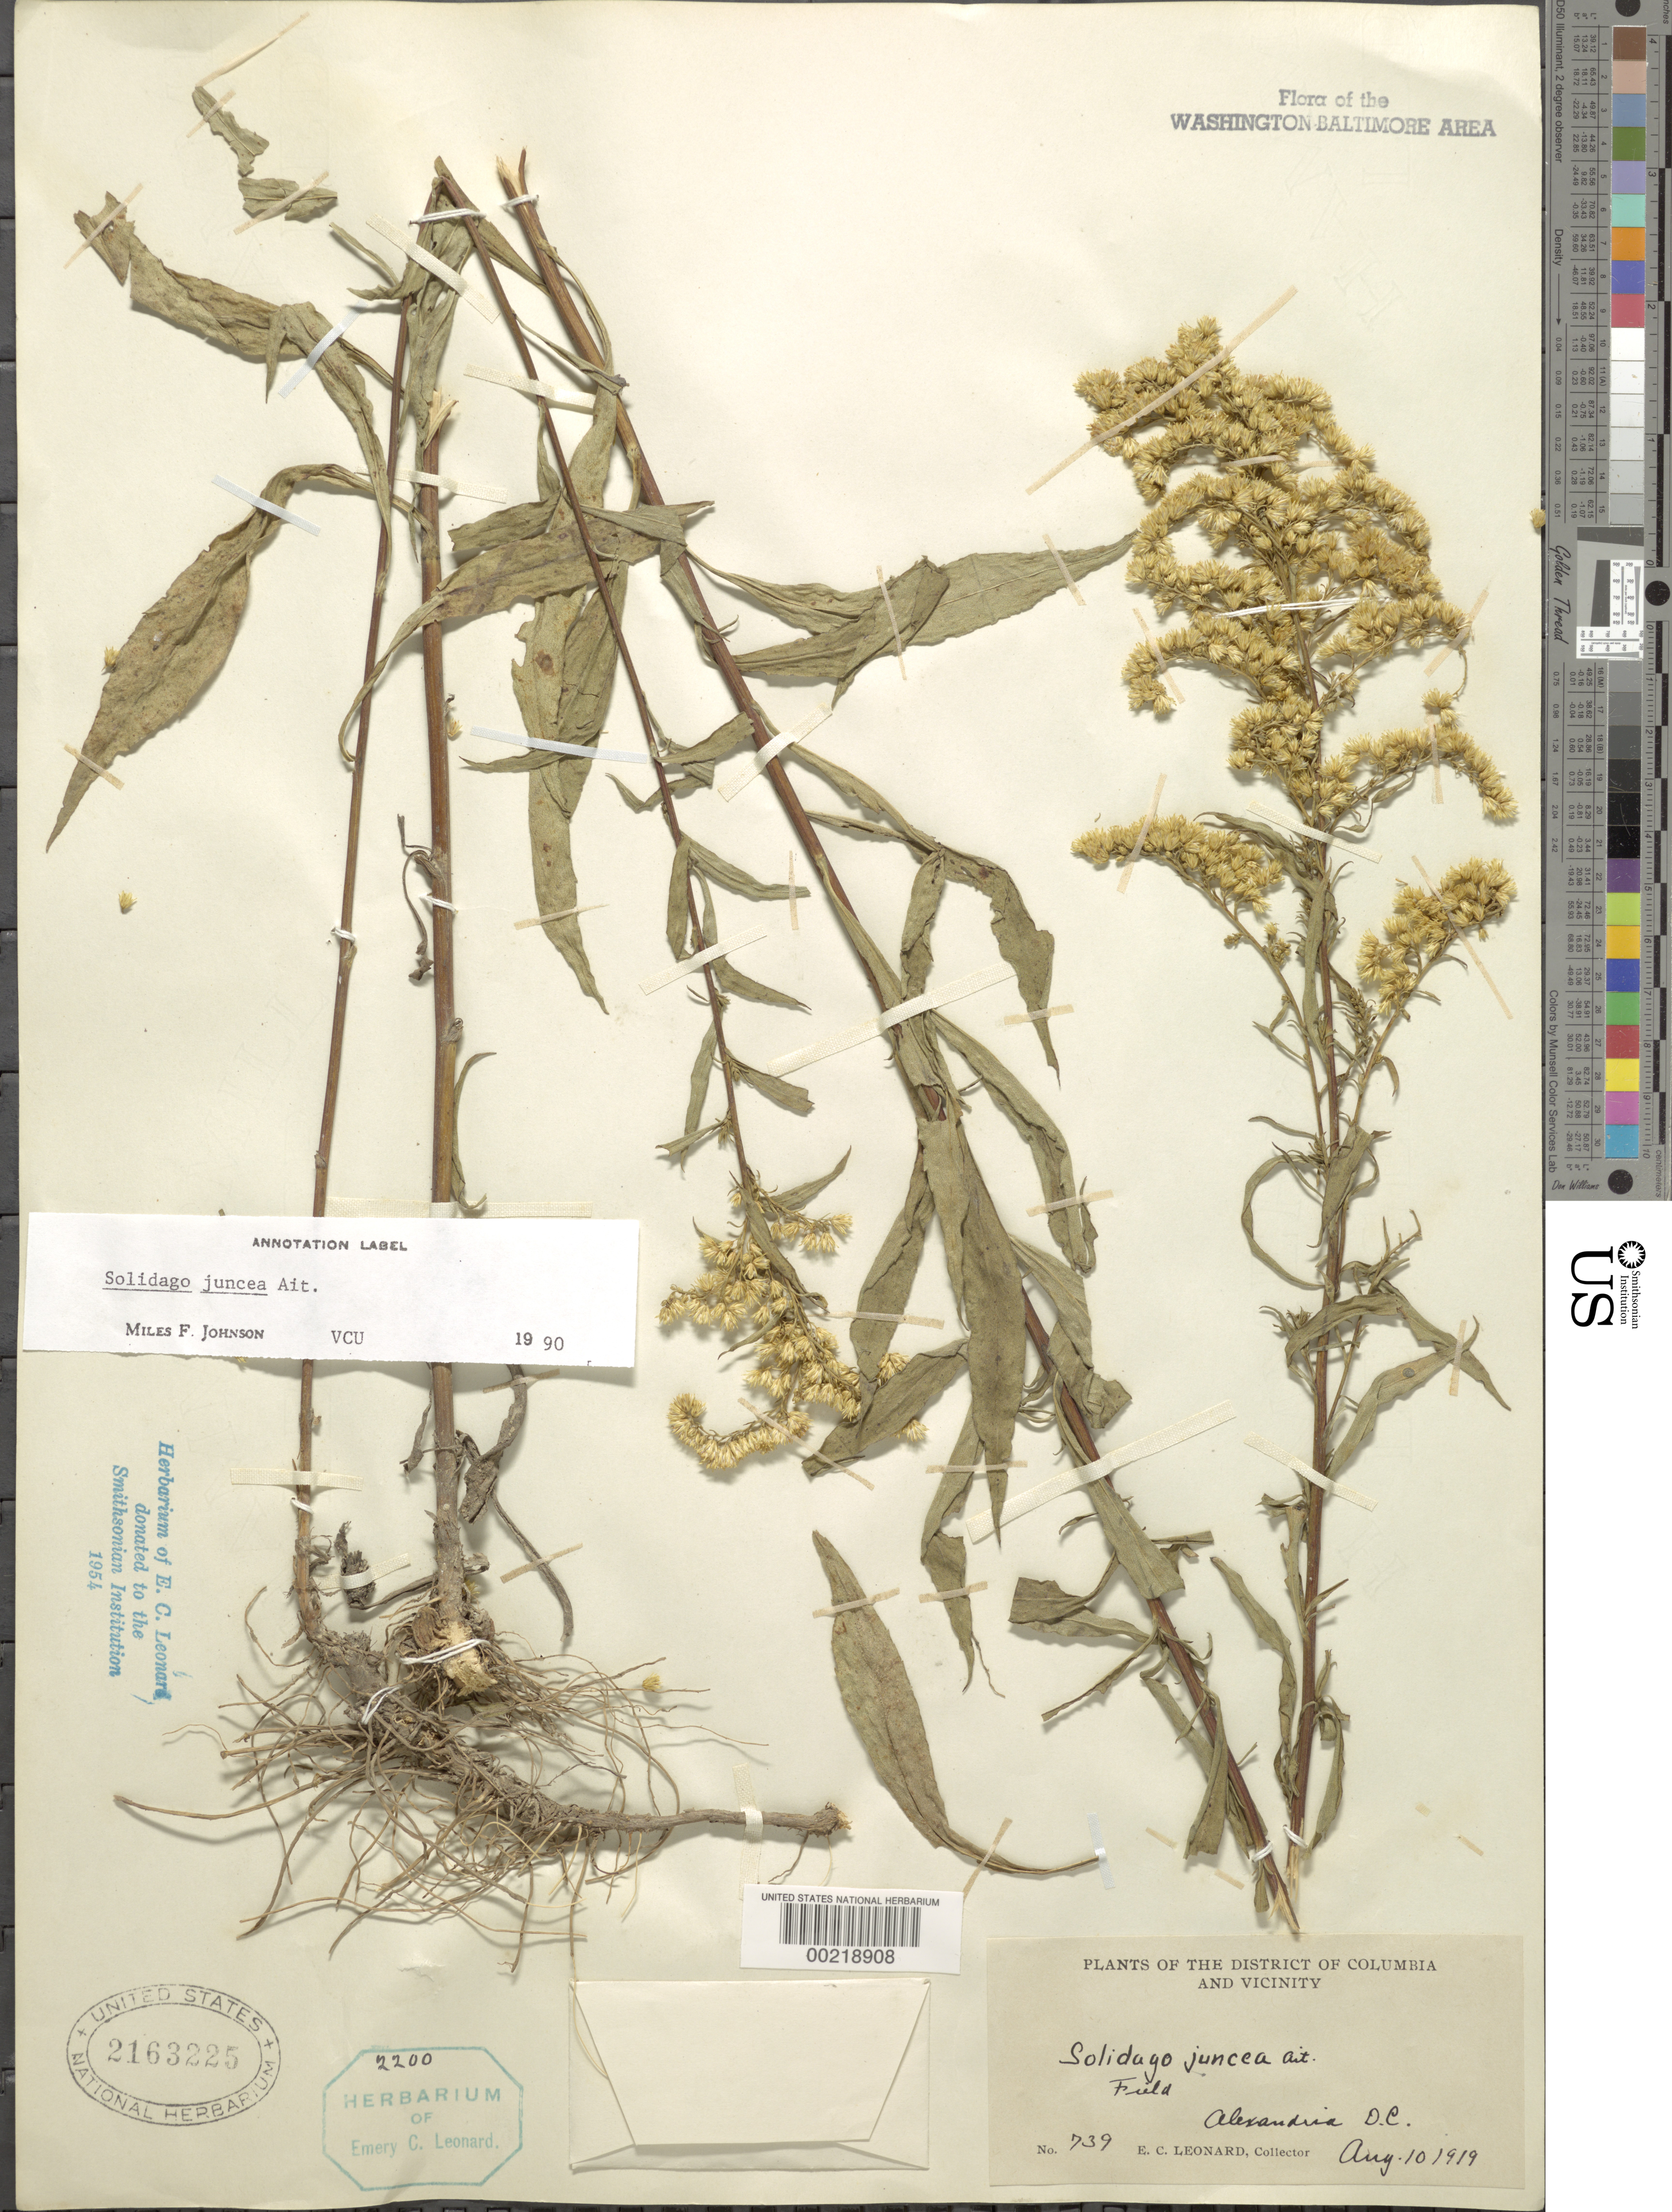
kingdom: Plantae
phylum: Tracheophyta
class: Magnoliopsida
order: Asterales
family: Asteraceae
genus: Solidago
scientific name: Solidago juncea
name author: Aiton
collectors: E. C. Leonard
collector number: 739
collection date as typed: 10 Aug 1919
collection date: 1919-08-10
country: United States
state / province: Virginia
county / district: City of Alexandria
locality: Alexandria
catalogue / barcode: US 2163225